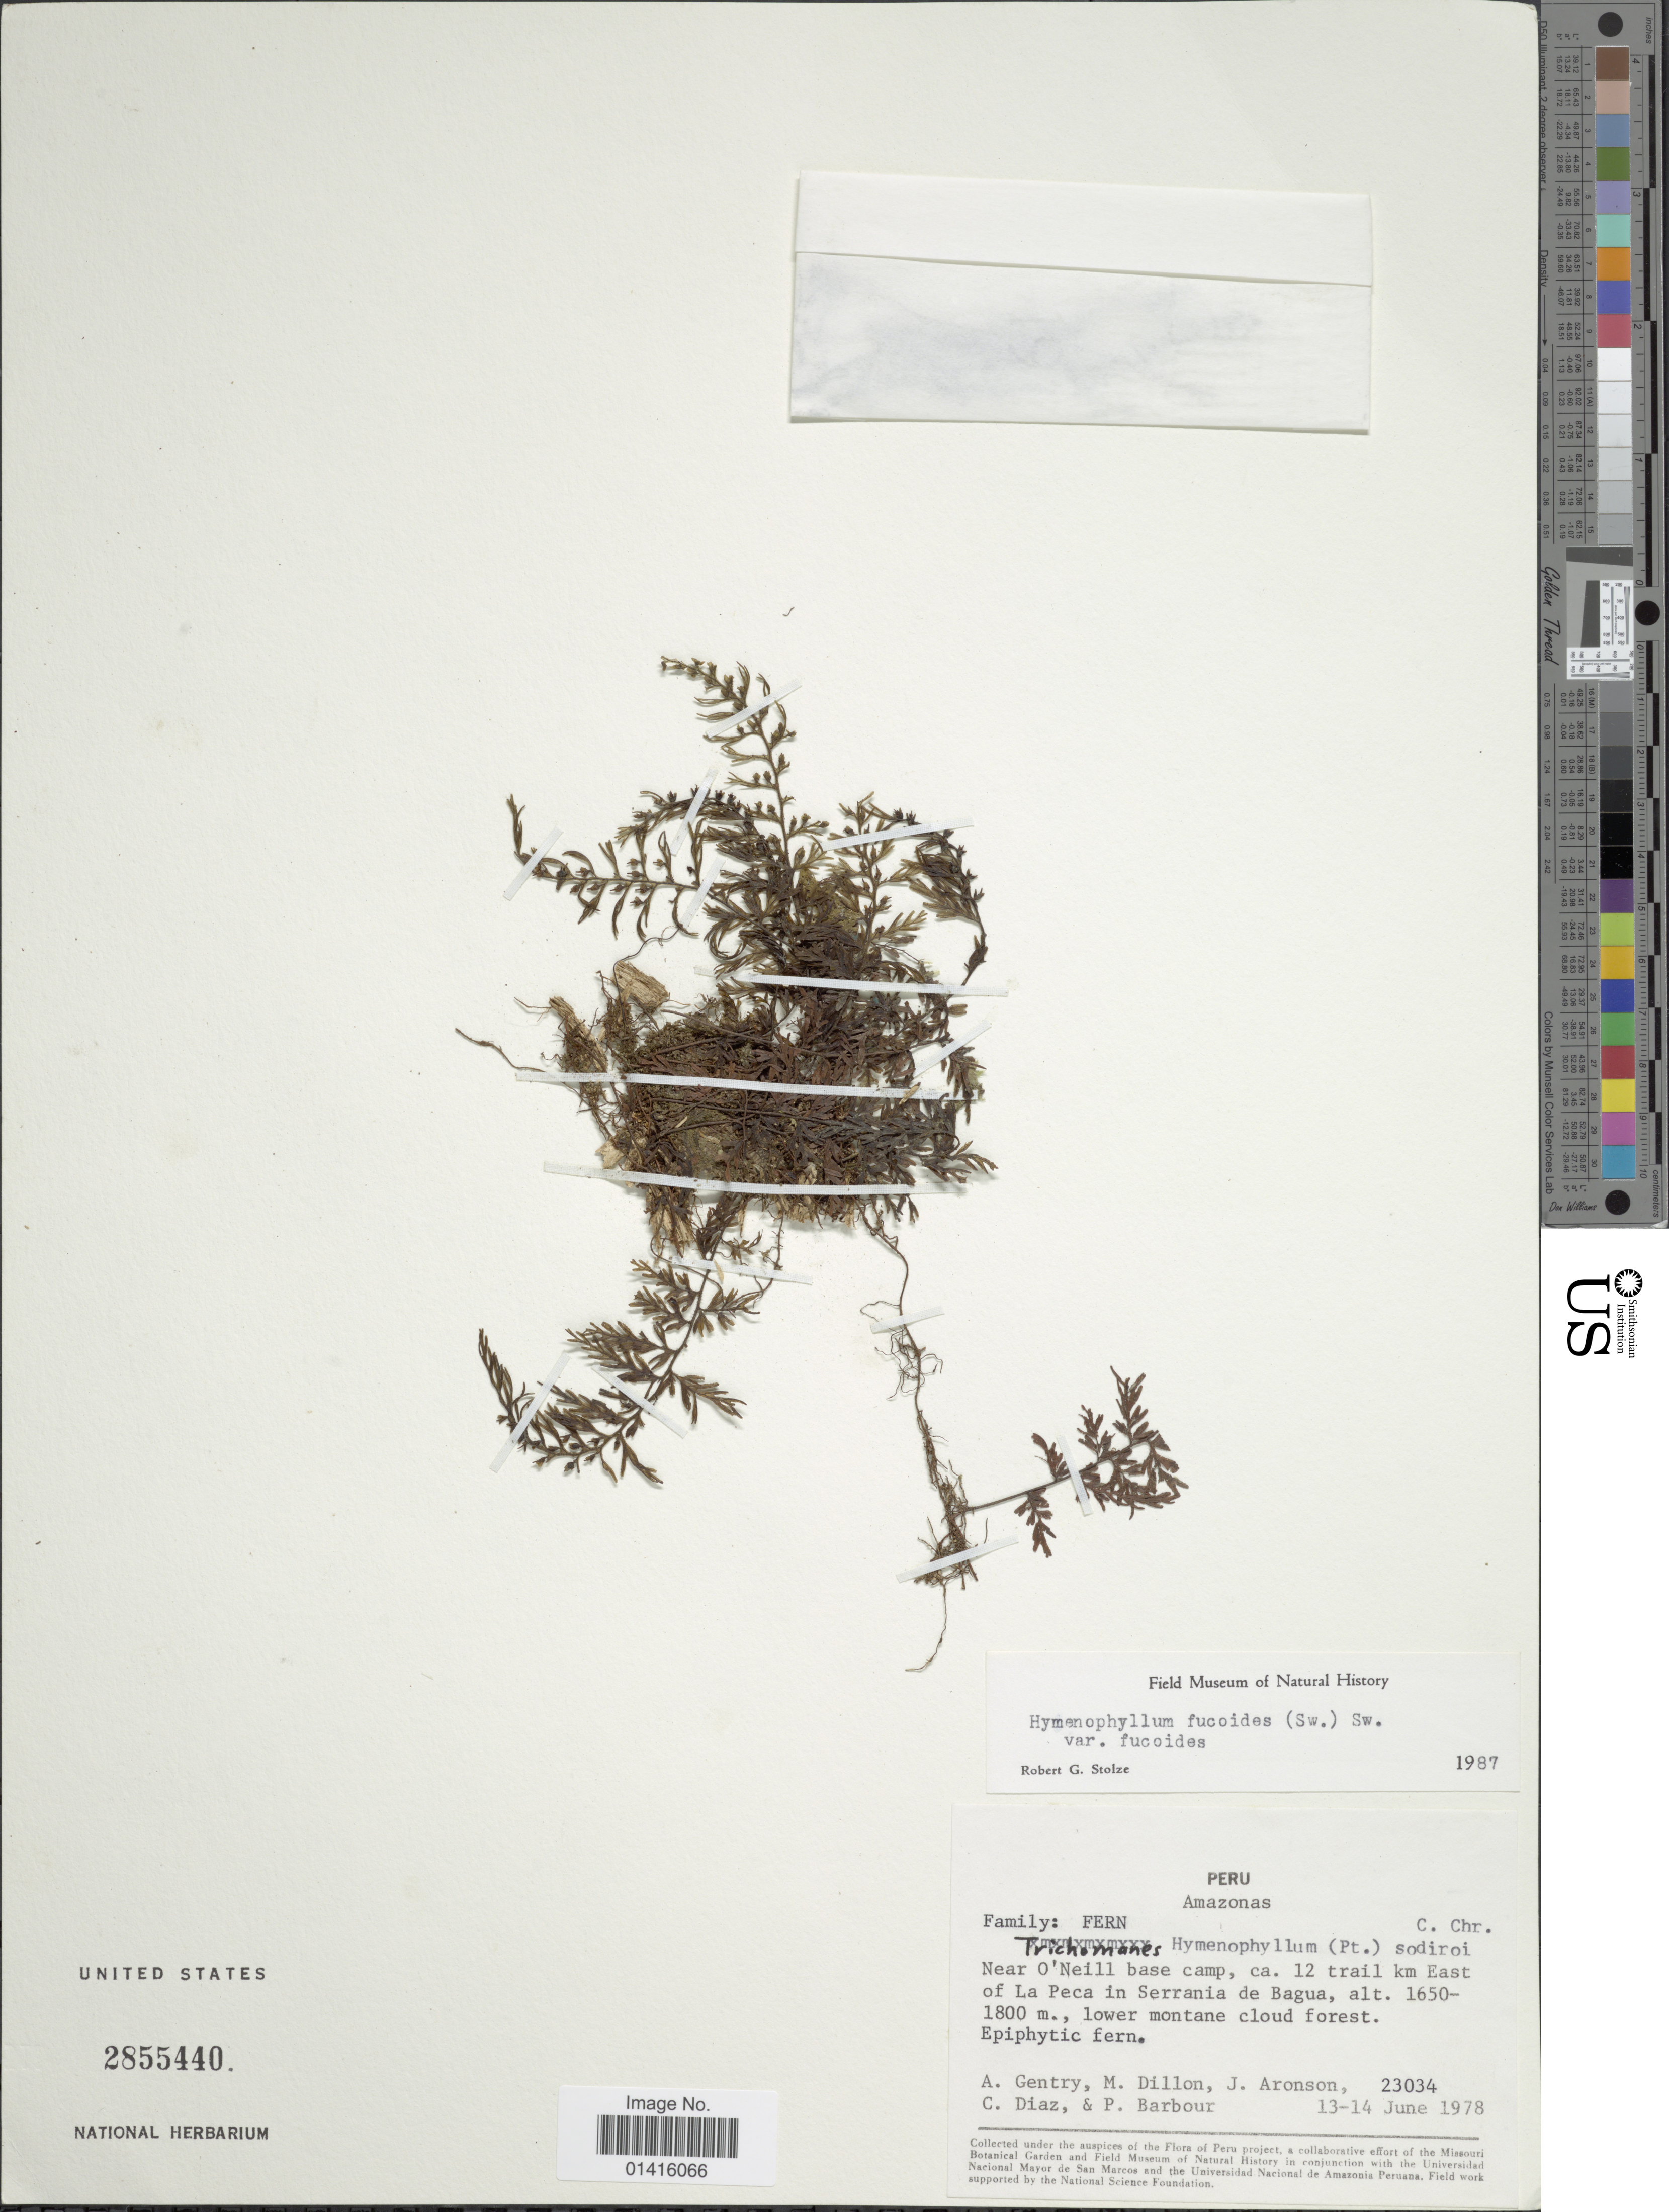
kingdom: Plantae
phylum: Tracheophyta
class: Polypodiopsida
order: Hymenophyllales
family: Hymenophyllaceae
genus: Hymenophyllum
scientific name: Hymenophyllum fucoides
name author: (Sw.) Sw.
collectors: A. H. Gentry, M. O. Dillon, J. Aronson, C. P. Diaz & P. Barbour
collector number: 23034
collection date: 1978-06-13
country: Peru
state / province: Amazonas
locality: Amazonas, Near O'neill base camp, ca. 12 trail km East of La Peca in serrania de Bagua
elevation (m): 1650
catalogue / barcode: US 2855440